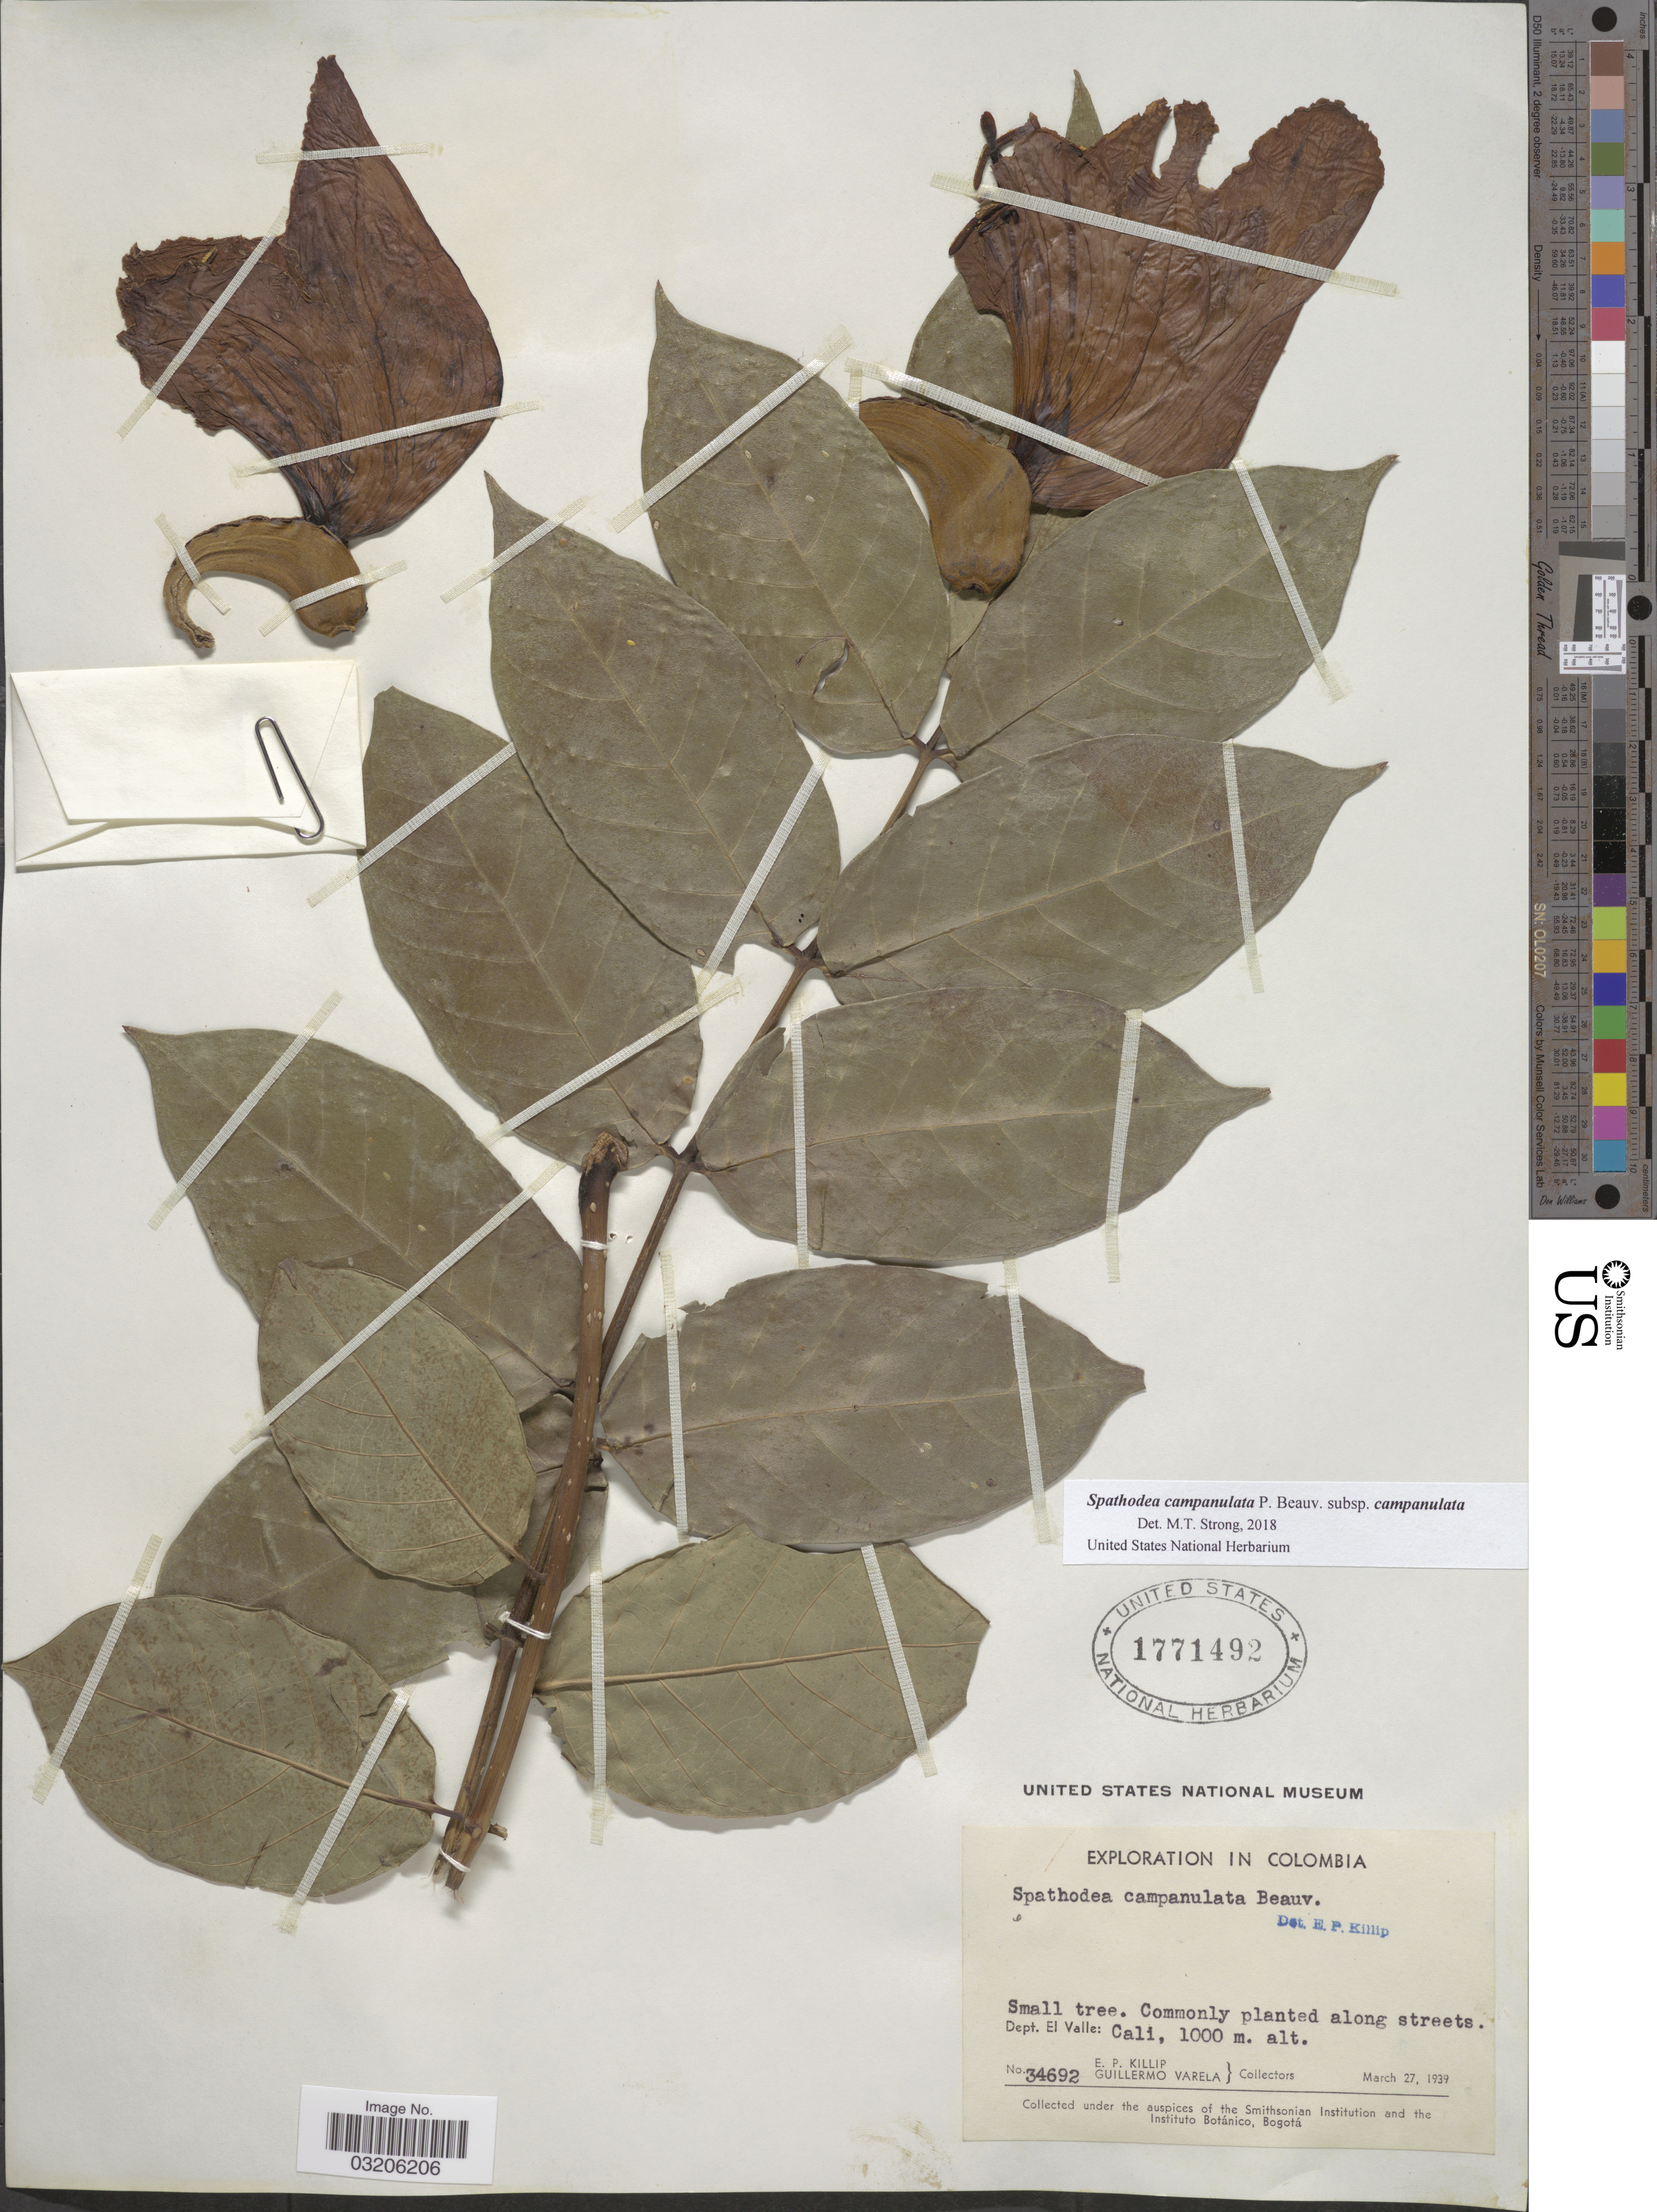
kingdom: Plantae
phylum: Tracheophyta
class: Magnoliopsida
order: Lamiales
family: Bignoniaceae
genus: Spathodea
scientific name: Spathodea campanulata subsp. campanulata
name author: P. Beauv.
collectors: E. P. Killip & G. Varela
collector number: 34692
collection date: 1939-03-27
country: Colombia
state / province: Valle del Cauca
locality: Dept. El Valle: Cali.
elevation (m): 1000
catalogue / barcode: US 1771492